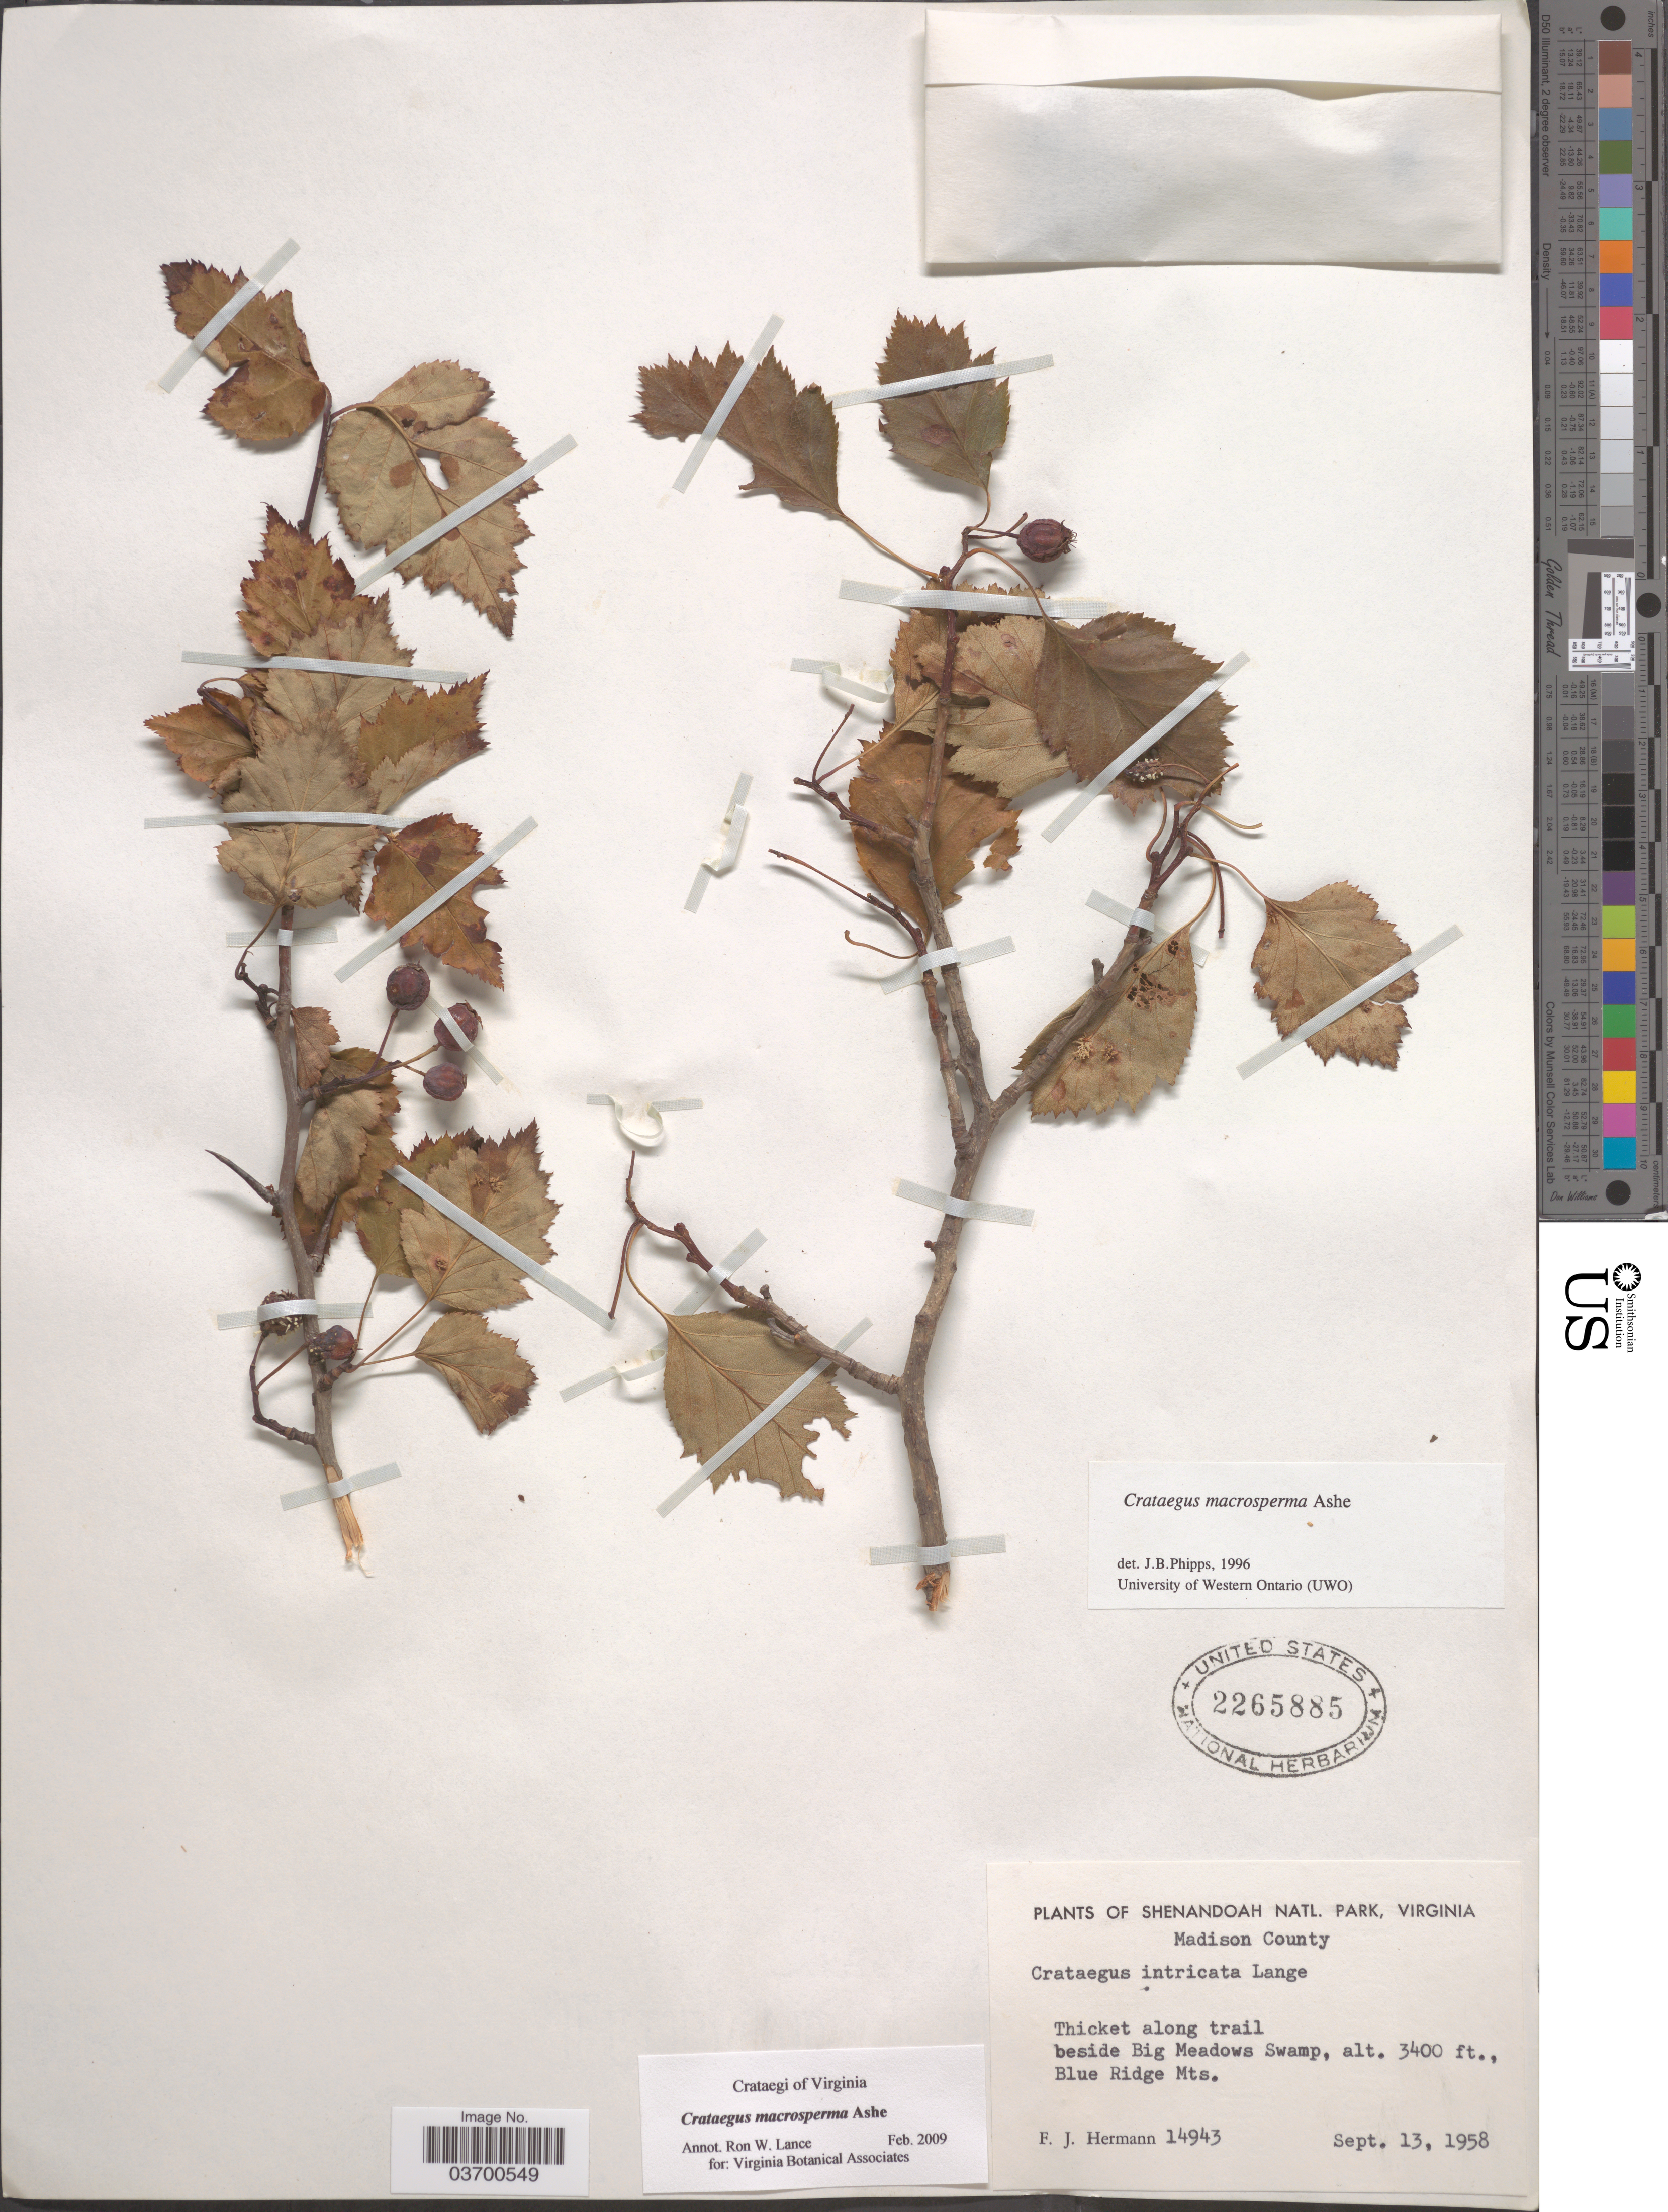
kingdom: Plantae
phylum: Tracheophyta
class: Magnoliopsida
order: Rosales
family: Rosaceae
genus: Crataegus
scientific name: Crataegus macrosperma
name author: Ashe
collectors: F. J. Hermann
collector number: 14943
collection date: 1958-09-13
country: United States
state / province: Virginia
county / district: Madison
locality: Shenandoah Natl. Park. Beside Big Meadows Swamp, Blue Ridge Mts.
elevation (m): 1036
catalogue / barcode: US 2265885